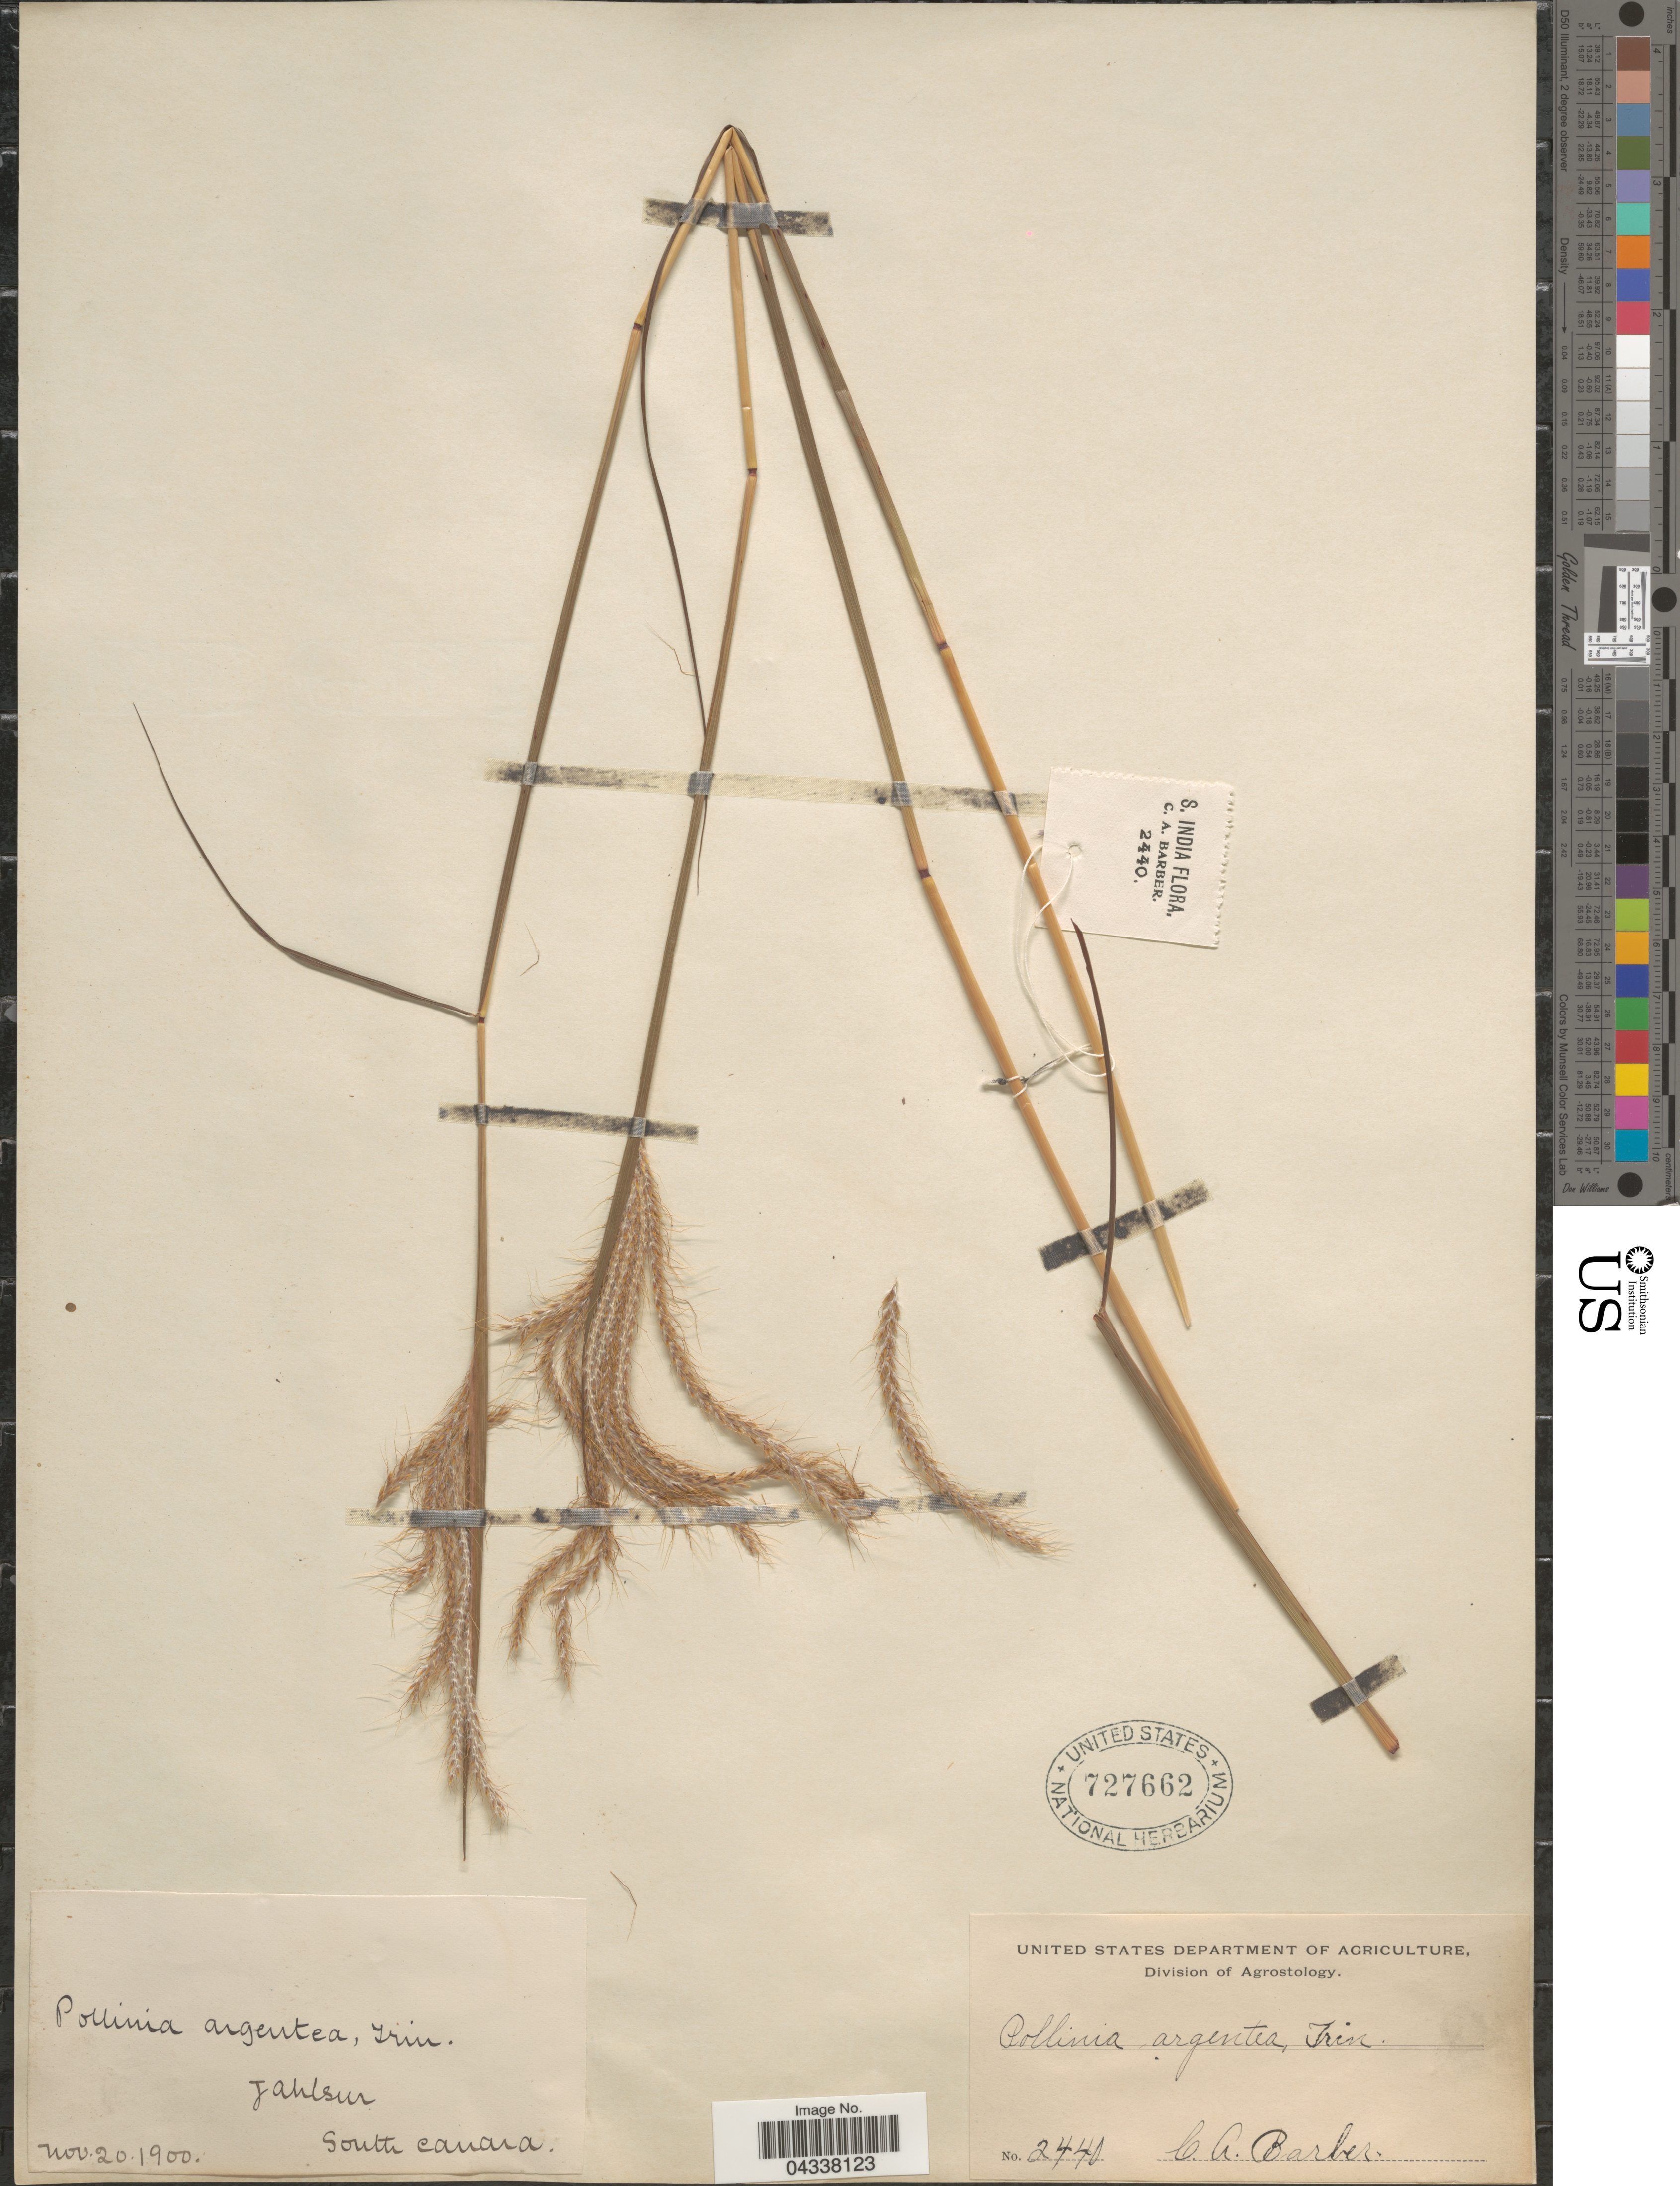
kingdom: Plantae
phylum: Tracheophyta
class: Liliopsida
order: Poales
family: Poaceae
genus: Pseudopogonatherum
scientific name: Pseudopogonatherum trispicatum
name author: (Schult.) Ohwi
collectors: C. B. Clarke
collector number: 2440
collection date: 1900-11-20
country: India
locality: Jahlsur. South Canara.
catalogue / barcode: US 727662